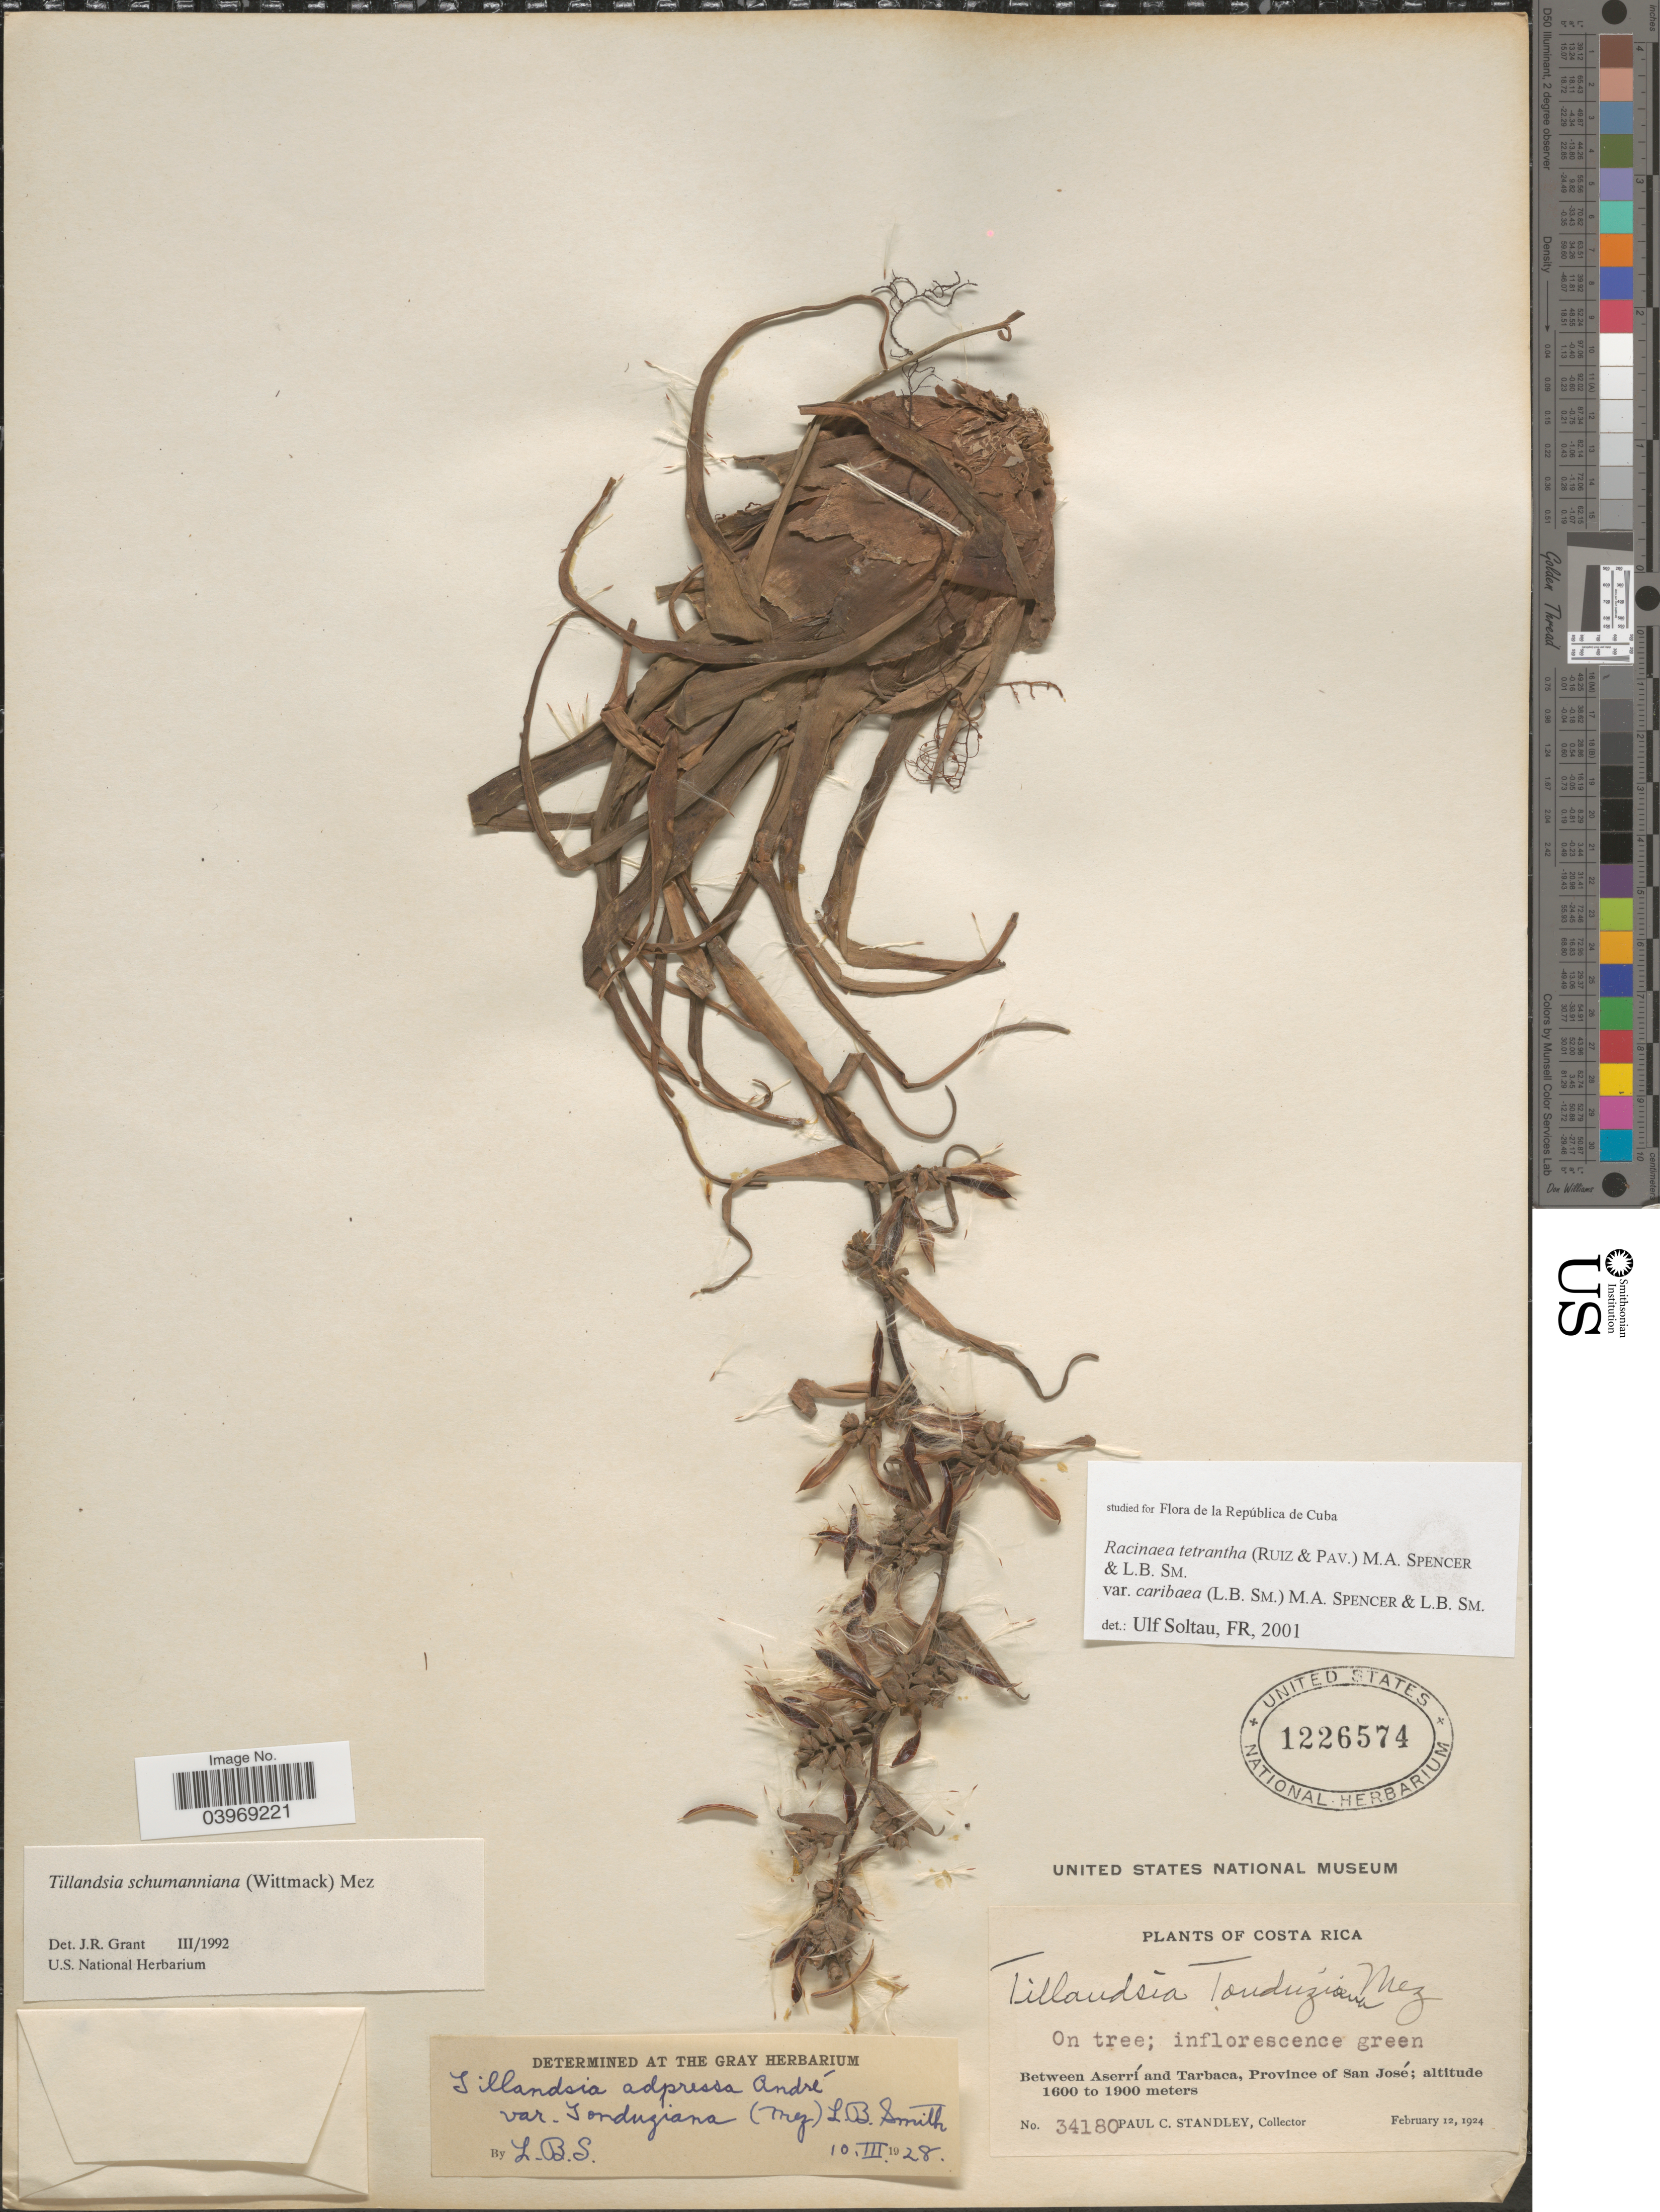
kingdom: Plantae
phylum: Tracheophyta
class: Liliopsida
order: Poales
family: Bromeliaceae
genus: Racinaea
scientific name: Racinaea tetrantha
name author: (Ruiz & Pav.) L.B. Sm.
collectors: P. C. Standley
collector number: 34180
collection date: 1924-02-12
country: Costa Rica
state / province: San José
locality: Between Asserí and Tarbaca.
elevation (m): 1600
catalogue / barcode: US 1226574